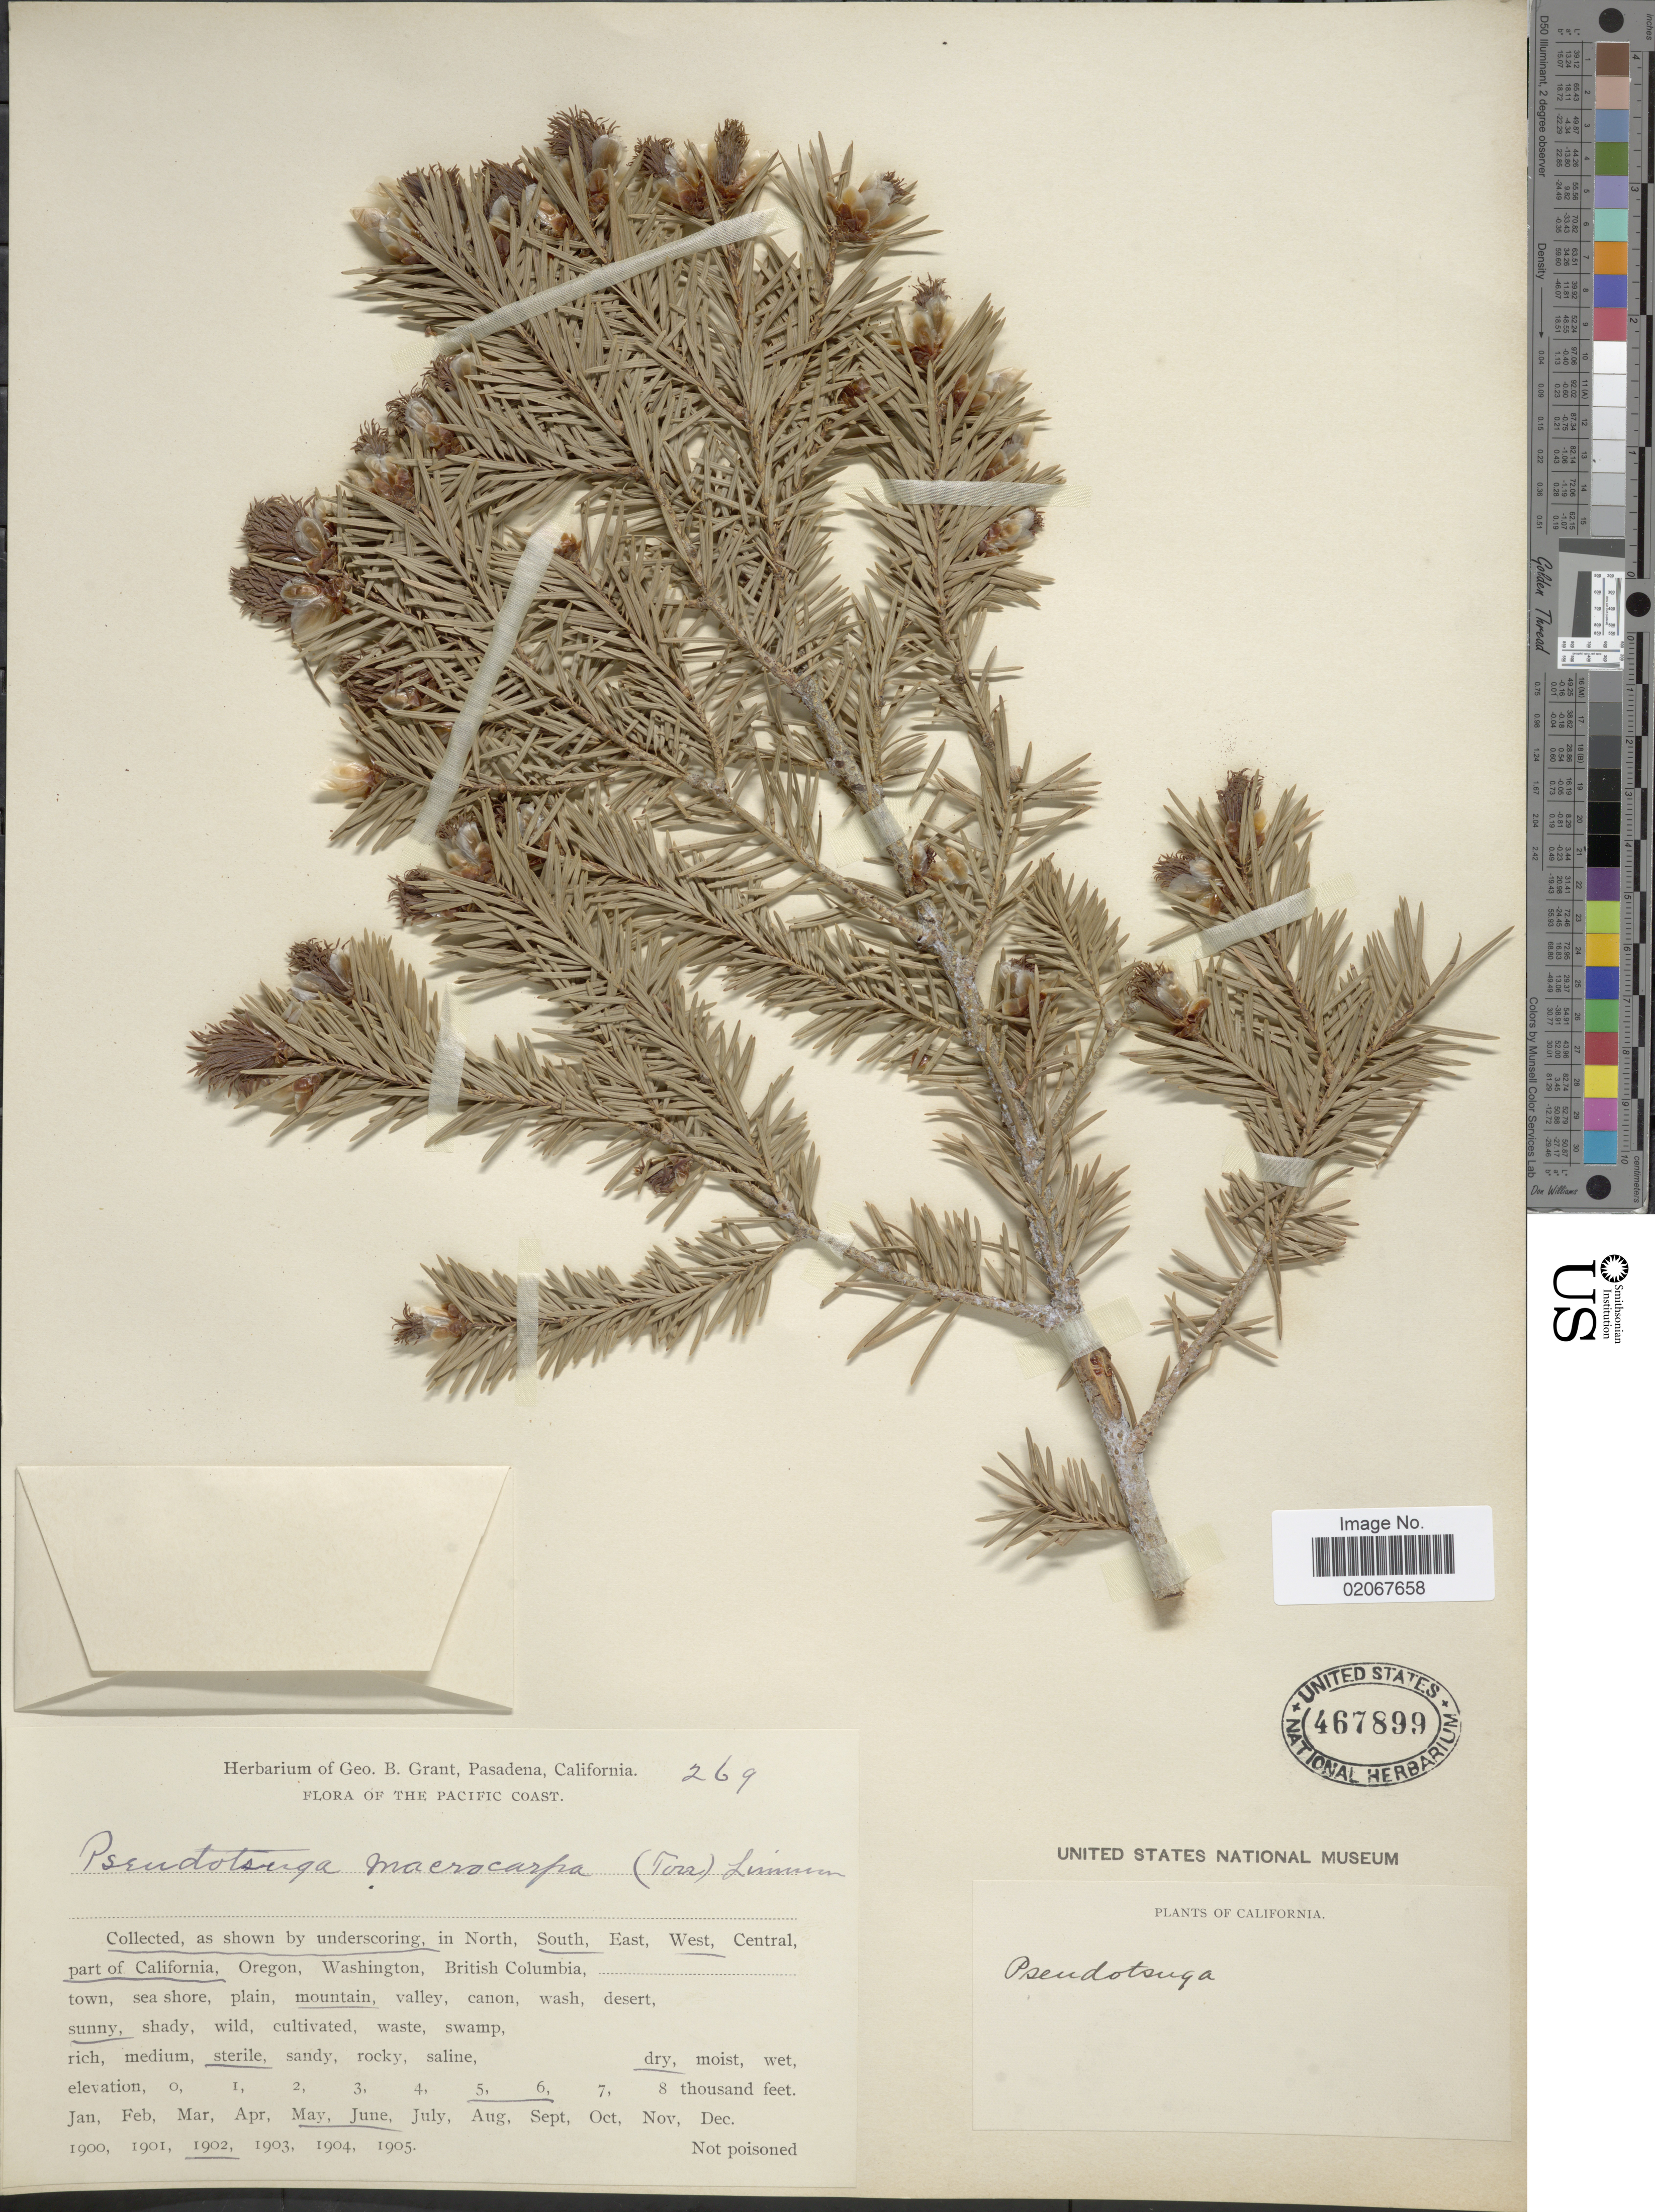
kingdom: Plantae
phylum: Tracheophyta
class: Pinopsida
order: Pinales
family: Pinaceae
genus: Pseudotsuga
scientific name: Pseudotsuga menziesii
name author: (Mirb.) Franco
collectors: ex herb. Geo. B. Grant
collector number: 269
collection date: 1902-05/1902-06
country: United States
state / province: California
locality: California. South, West, part of California.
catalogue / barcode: US 467899